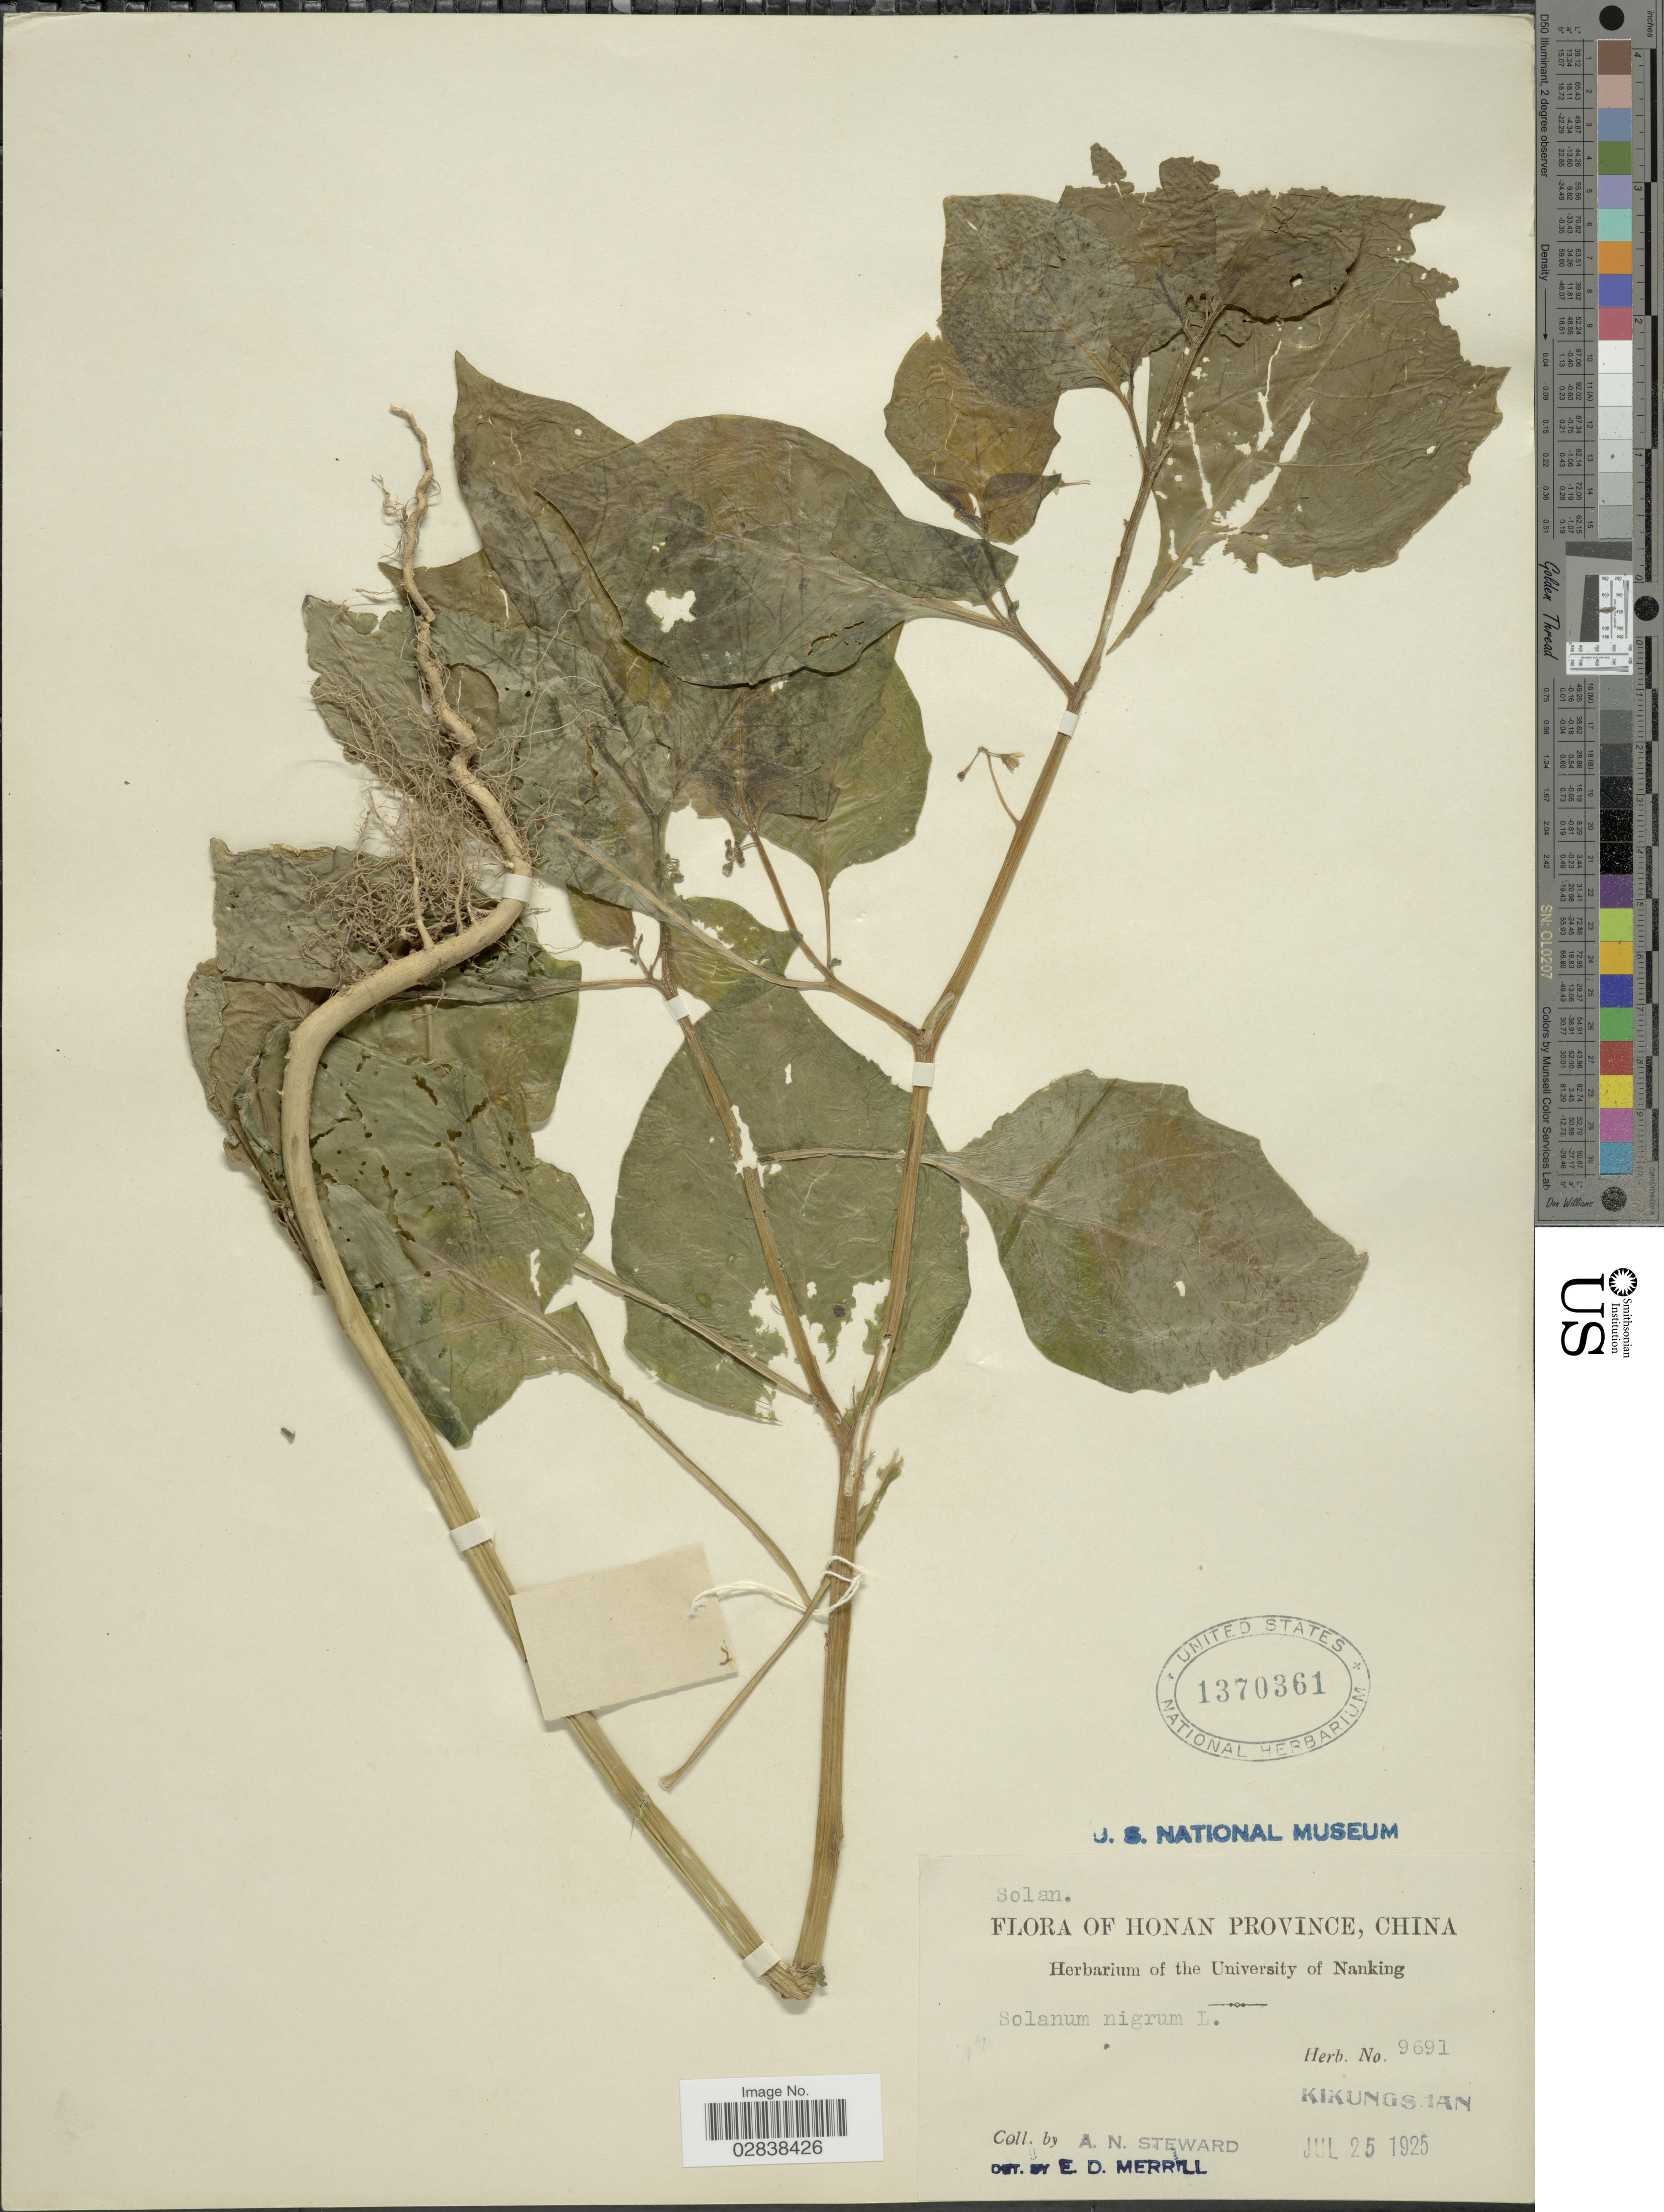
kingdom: Plantae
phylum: Tracheophyta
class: Magnoliopsida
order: Solanales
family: Solanaceae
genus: Solanum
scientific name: Solanum nigrum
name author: L.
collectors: A. N. Steward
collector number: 9691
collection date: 1925-07-25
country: China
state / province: Henan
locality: Honan Province, Kikungshan.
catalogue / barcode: US 1370361